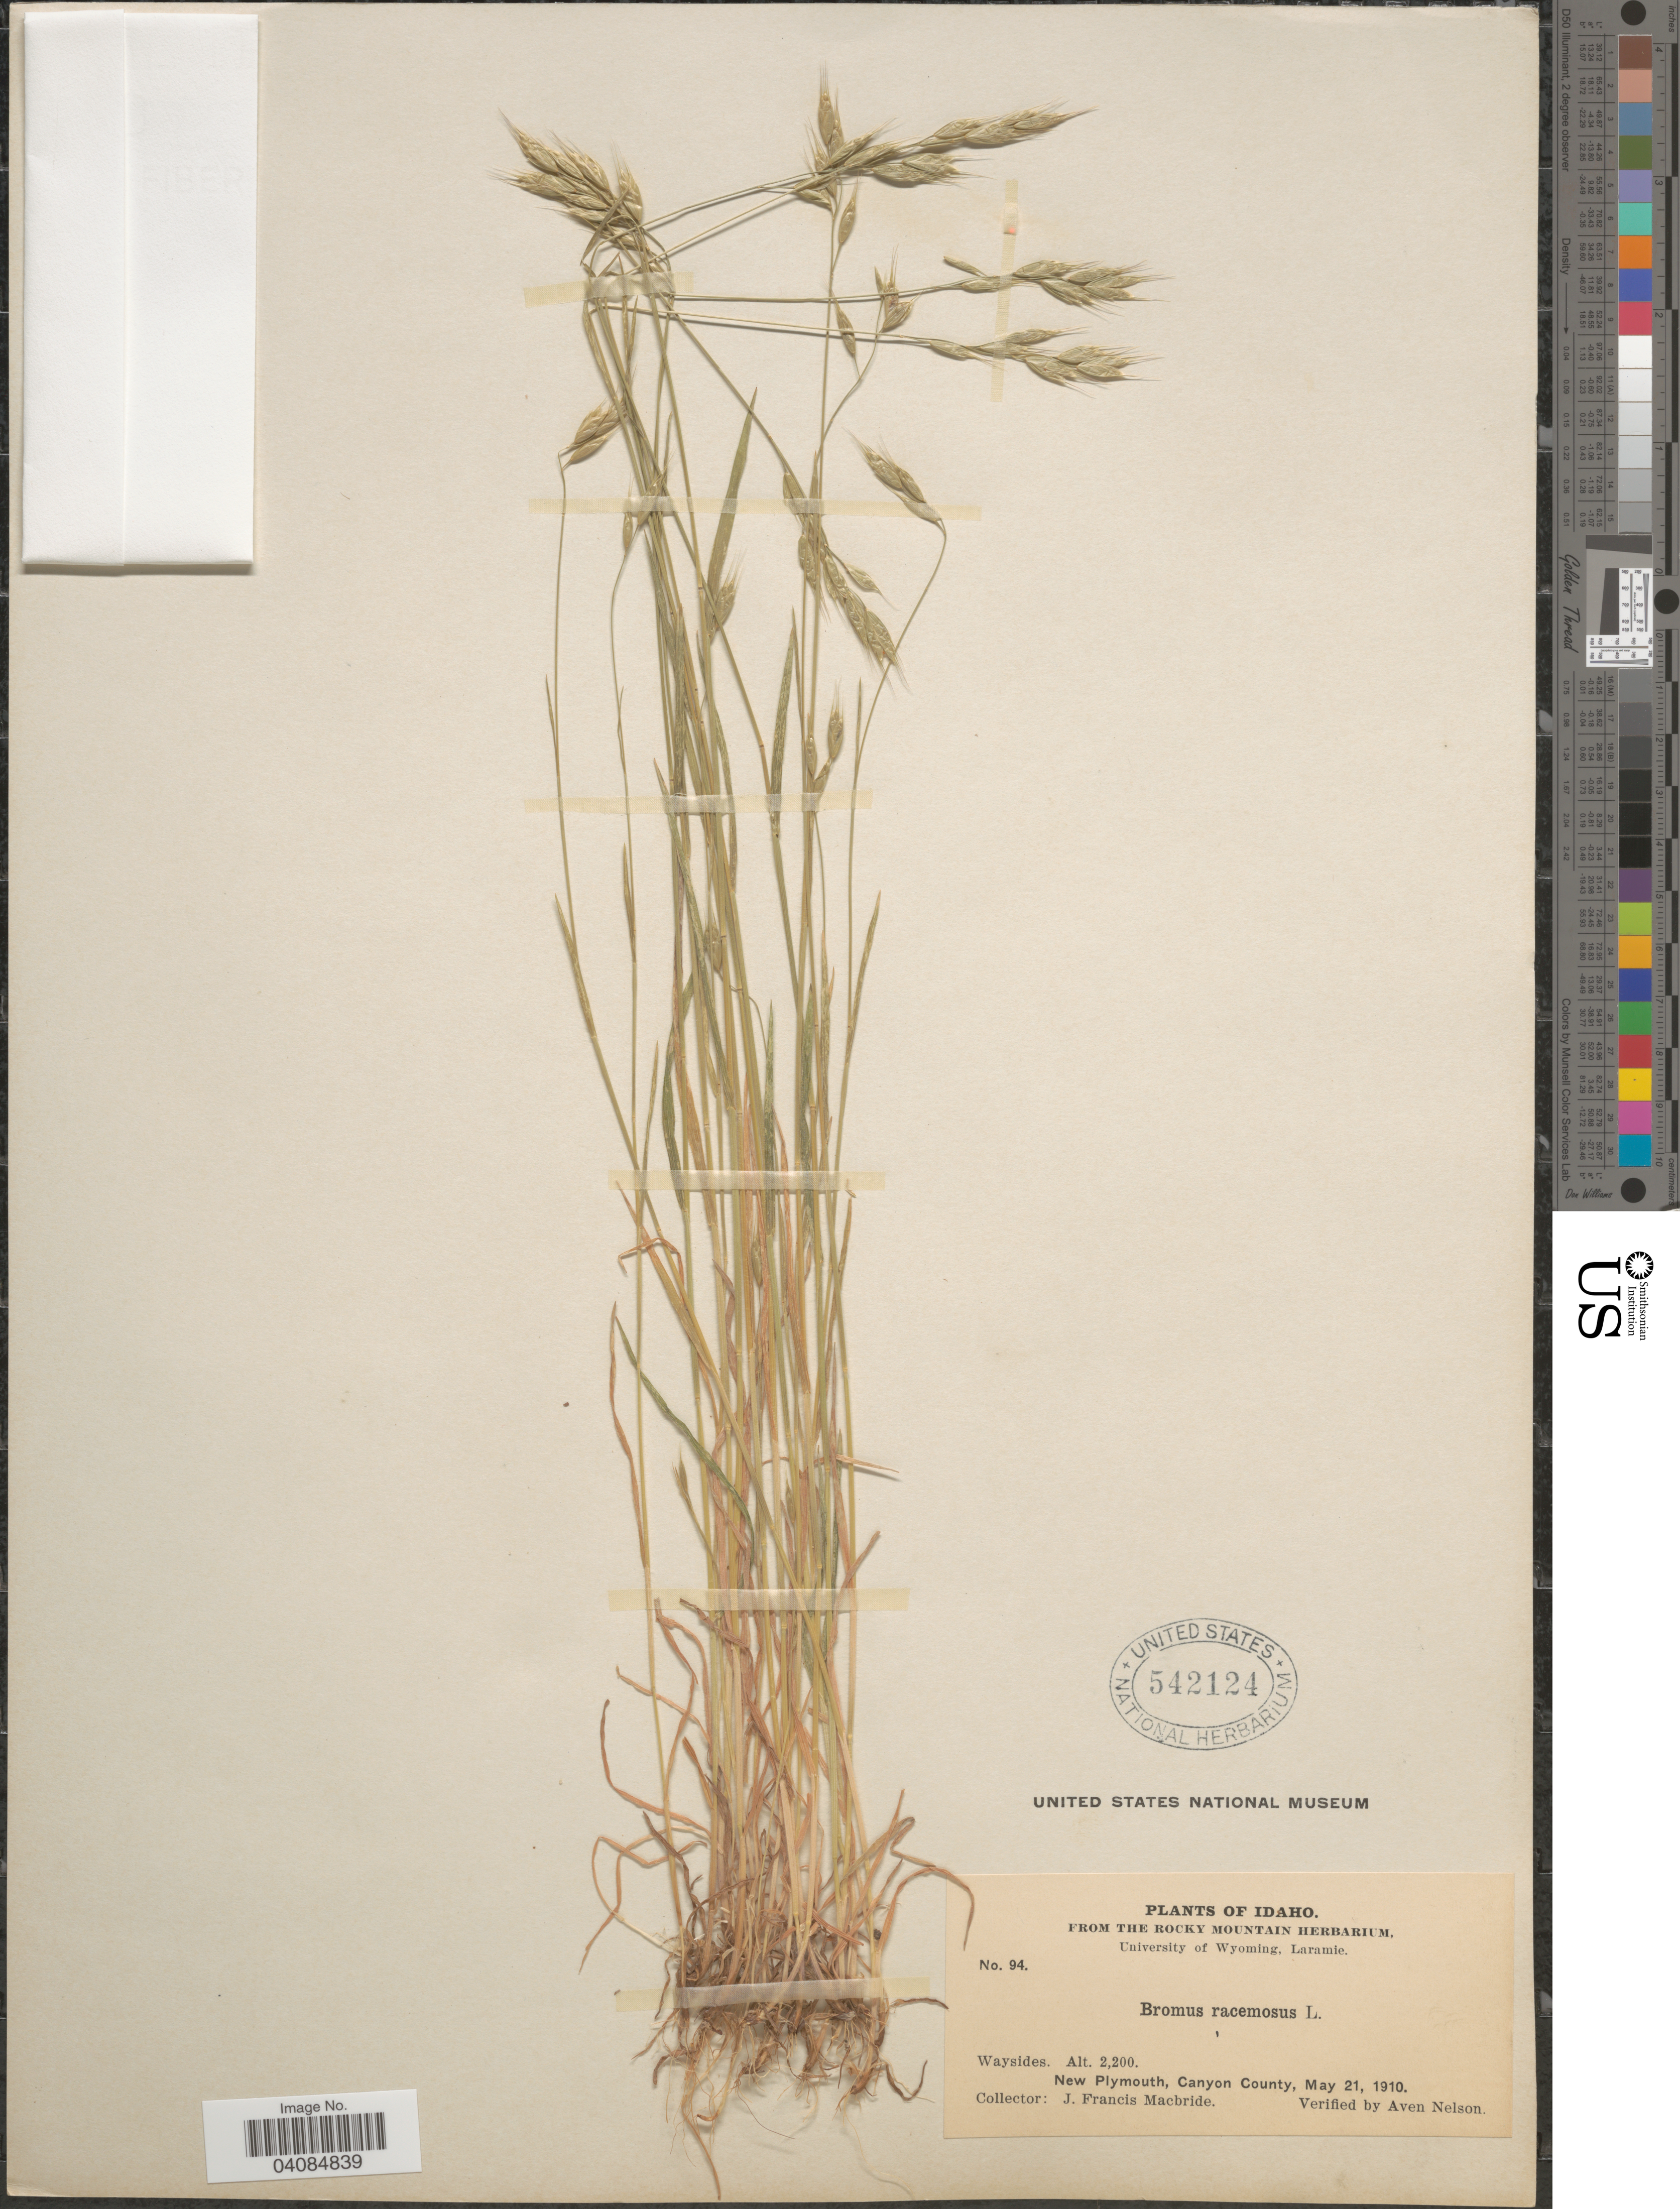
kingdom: Plantae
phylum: Tracheophyta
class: Liliopsida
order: Poales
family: Poaceae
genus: Bromus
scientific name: Bromus racemosus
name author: L.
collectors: J. F. Macbride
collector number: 94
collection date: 1910-05-21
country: United States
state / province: Idaho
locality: Waysides. New Plymouth, Canyon County.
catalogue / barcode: US 542124